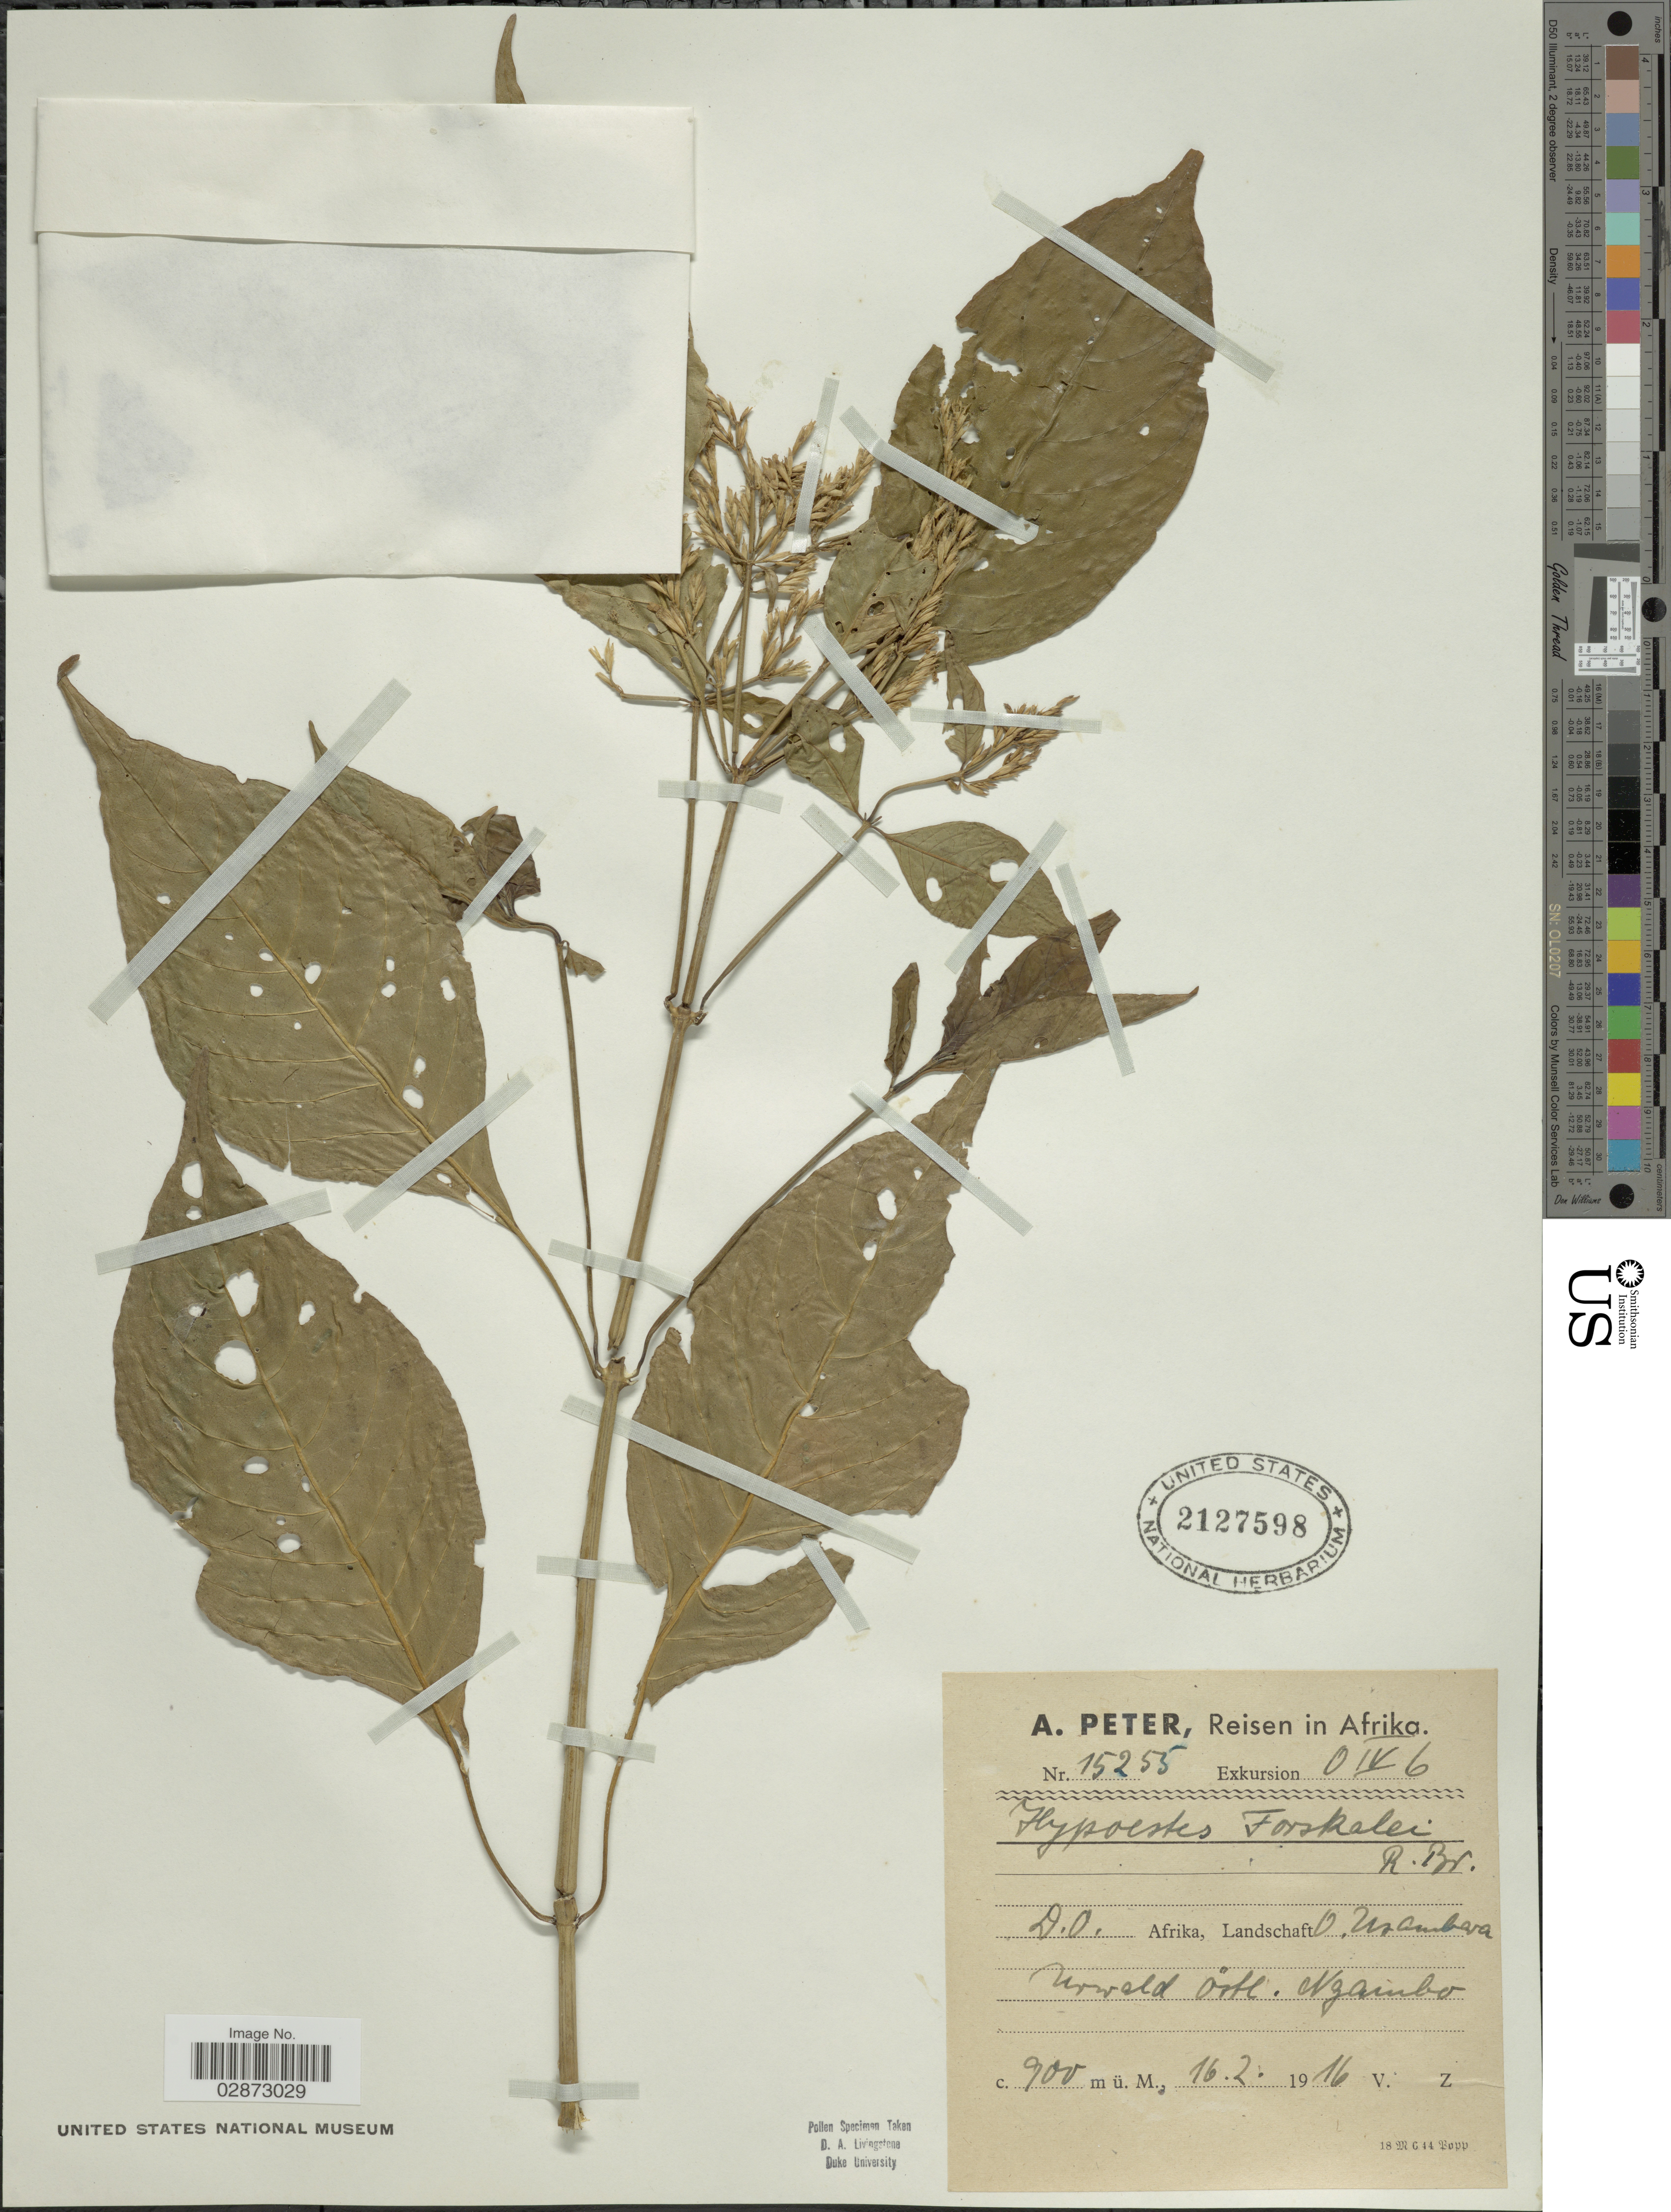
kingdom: Plantae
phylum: Tracheophyta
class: Magnoliopsida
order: Lamiales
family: Acanthaceae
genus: Hypoestes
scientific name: Hypoestes forsskaolii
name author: (Vahl) R. Br.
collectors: A. Peter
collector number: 15255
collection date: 1916-02-16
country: Tanzania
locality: Afrika. D.O. Afrika. O. Usambara. Urwald östl. Ngambo.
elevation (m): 900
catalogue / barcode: US 2127598